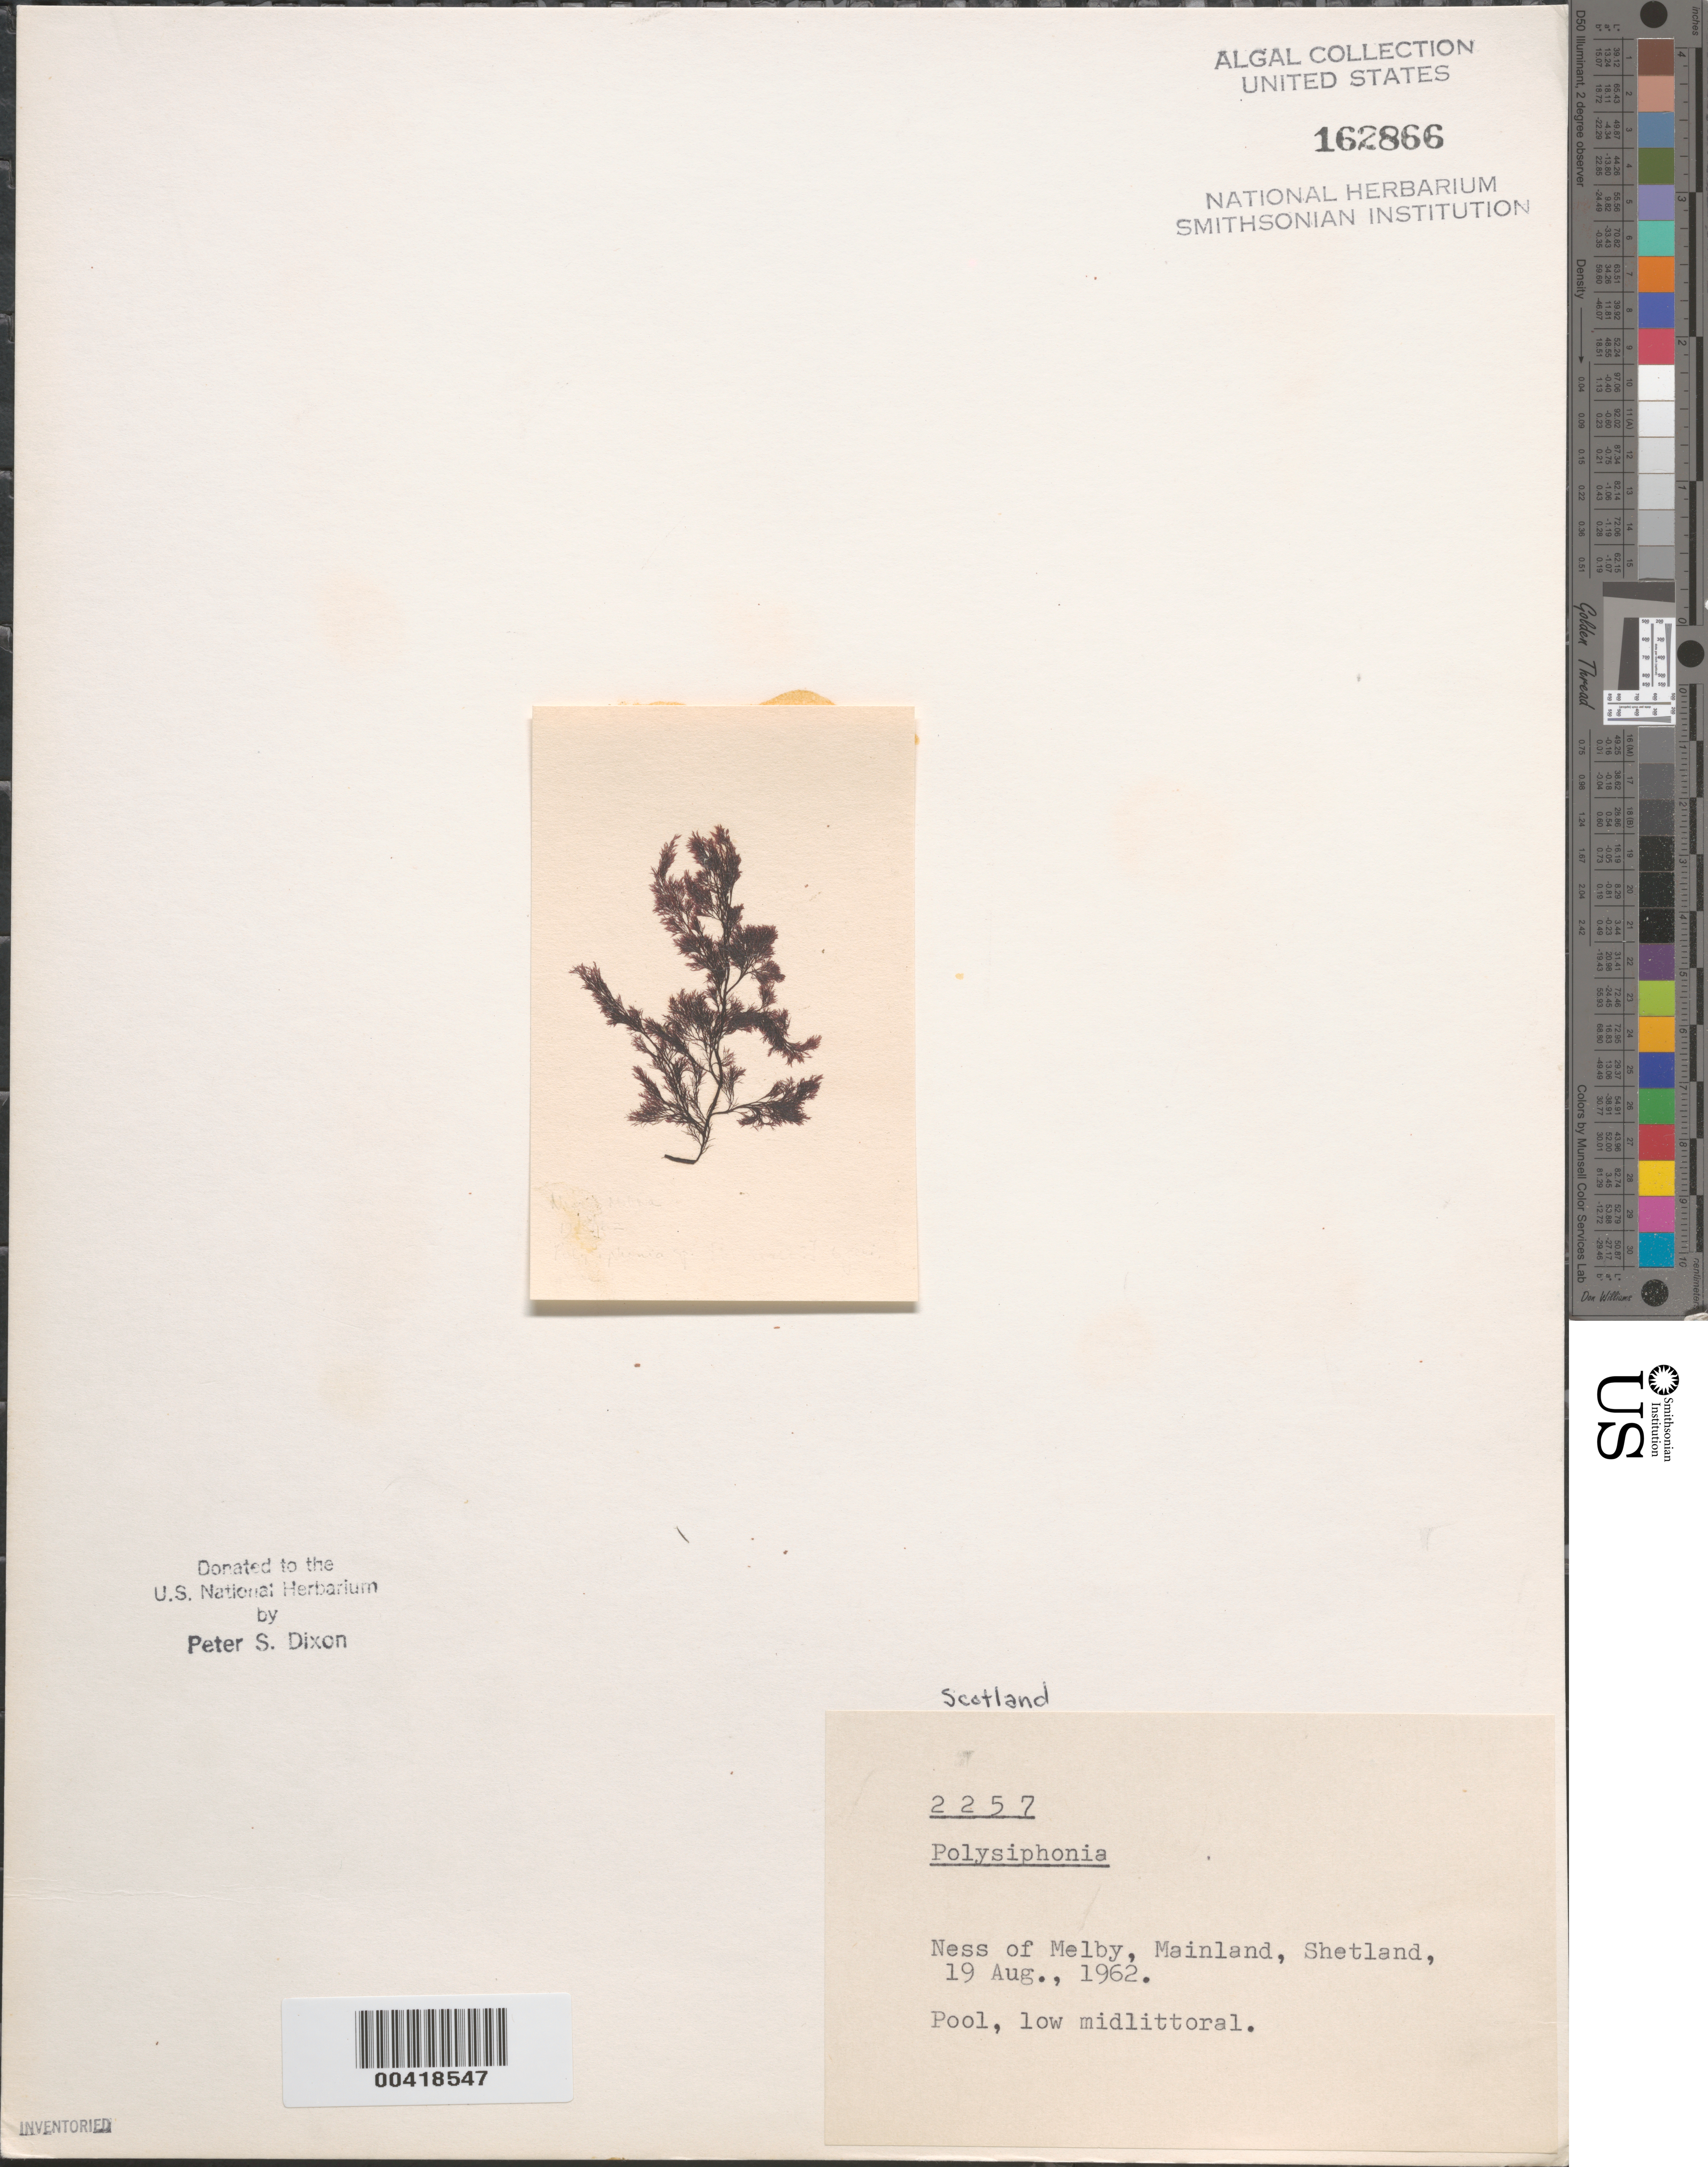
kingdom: Plantae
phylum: Rhodophyta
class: Florideophyceae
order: Ceramiales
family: Rhodomelaceae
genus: Polysiphonia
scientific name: Polysiphonia sp.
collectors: P. S. Dixon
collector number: PSD 2257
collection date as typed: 19 Aug 1962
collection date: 1962-08-19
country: United Kingdom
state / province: Scotland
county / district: Shetland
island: Mainland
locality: Ness of Melby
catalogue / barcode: US 162866